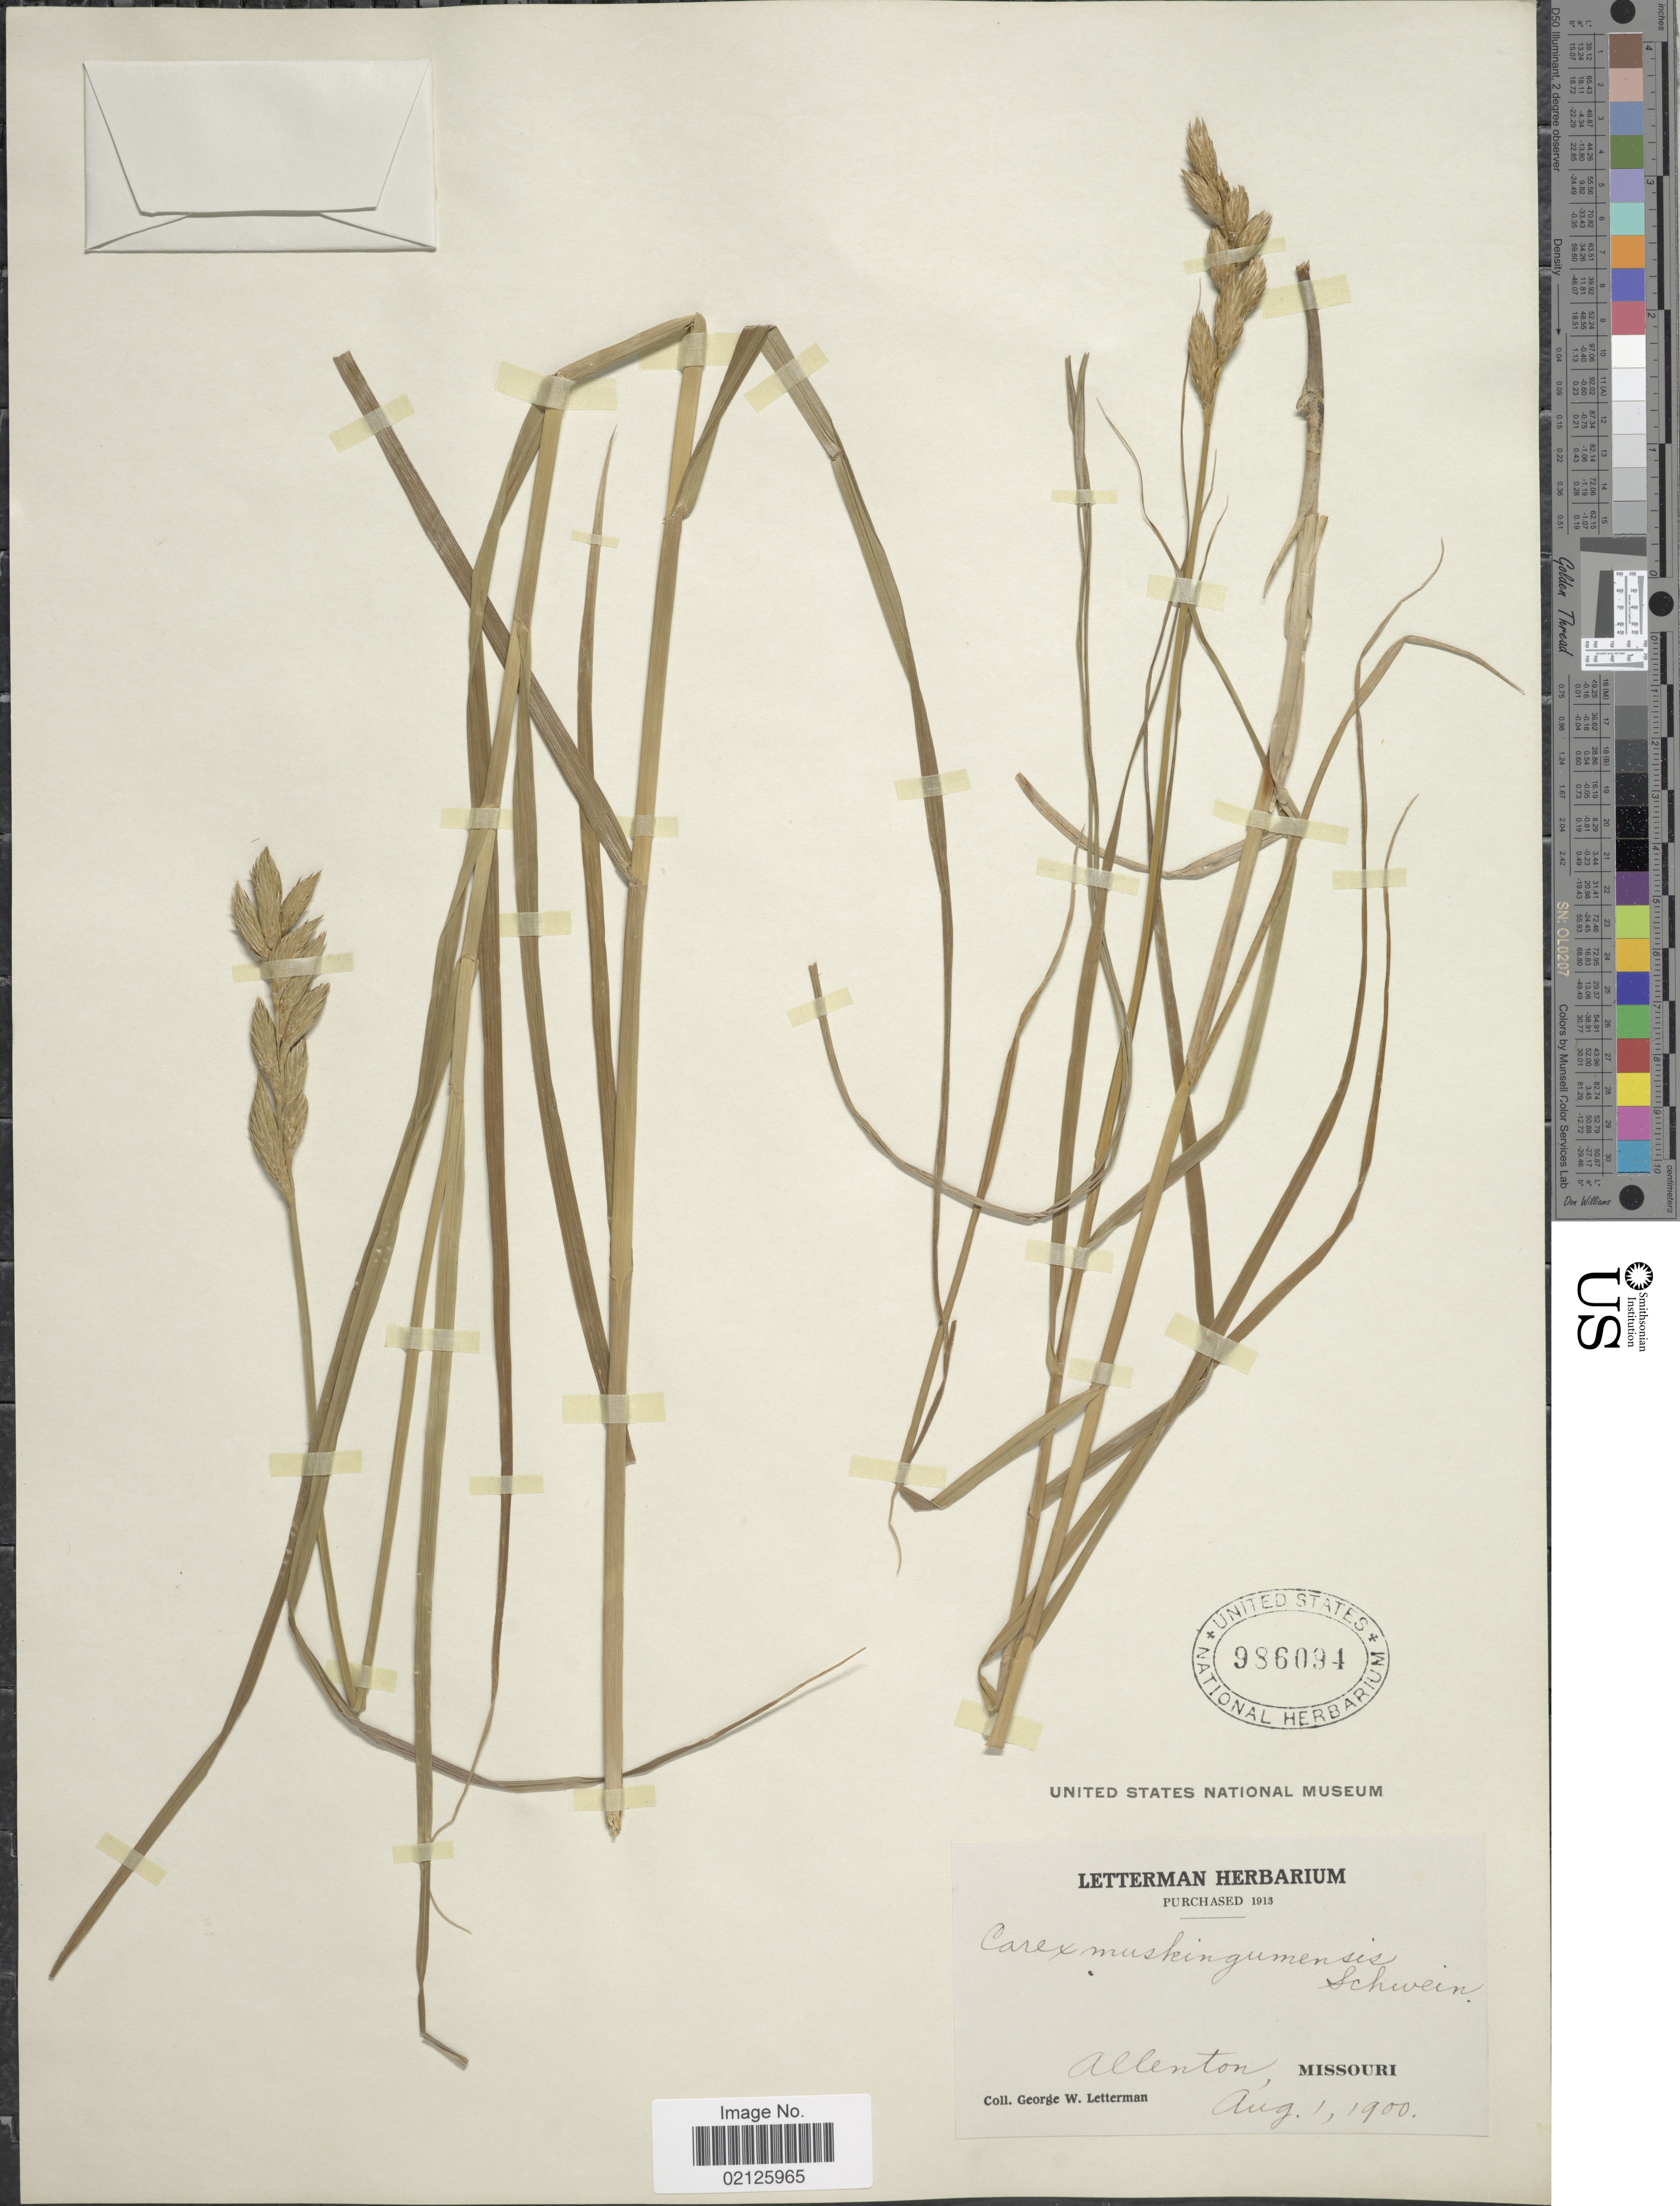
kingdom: Plantae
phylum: Tracheophyta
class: Liliopsida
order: Poales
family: Cyperaceae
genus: Carex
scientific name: Carex muskingumensis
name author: Schwein.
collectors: G. W. Letterman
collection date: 1900-08-01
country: United States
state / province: Missouri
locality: Allenton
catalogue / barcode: US 986094